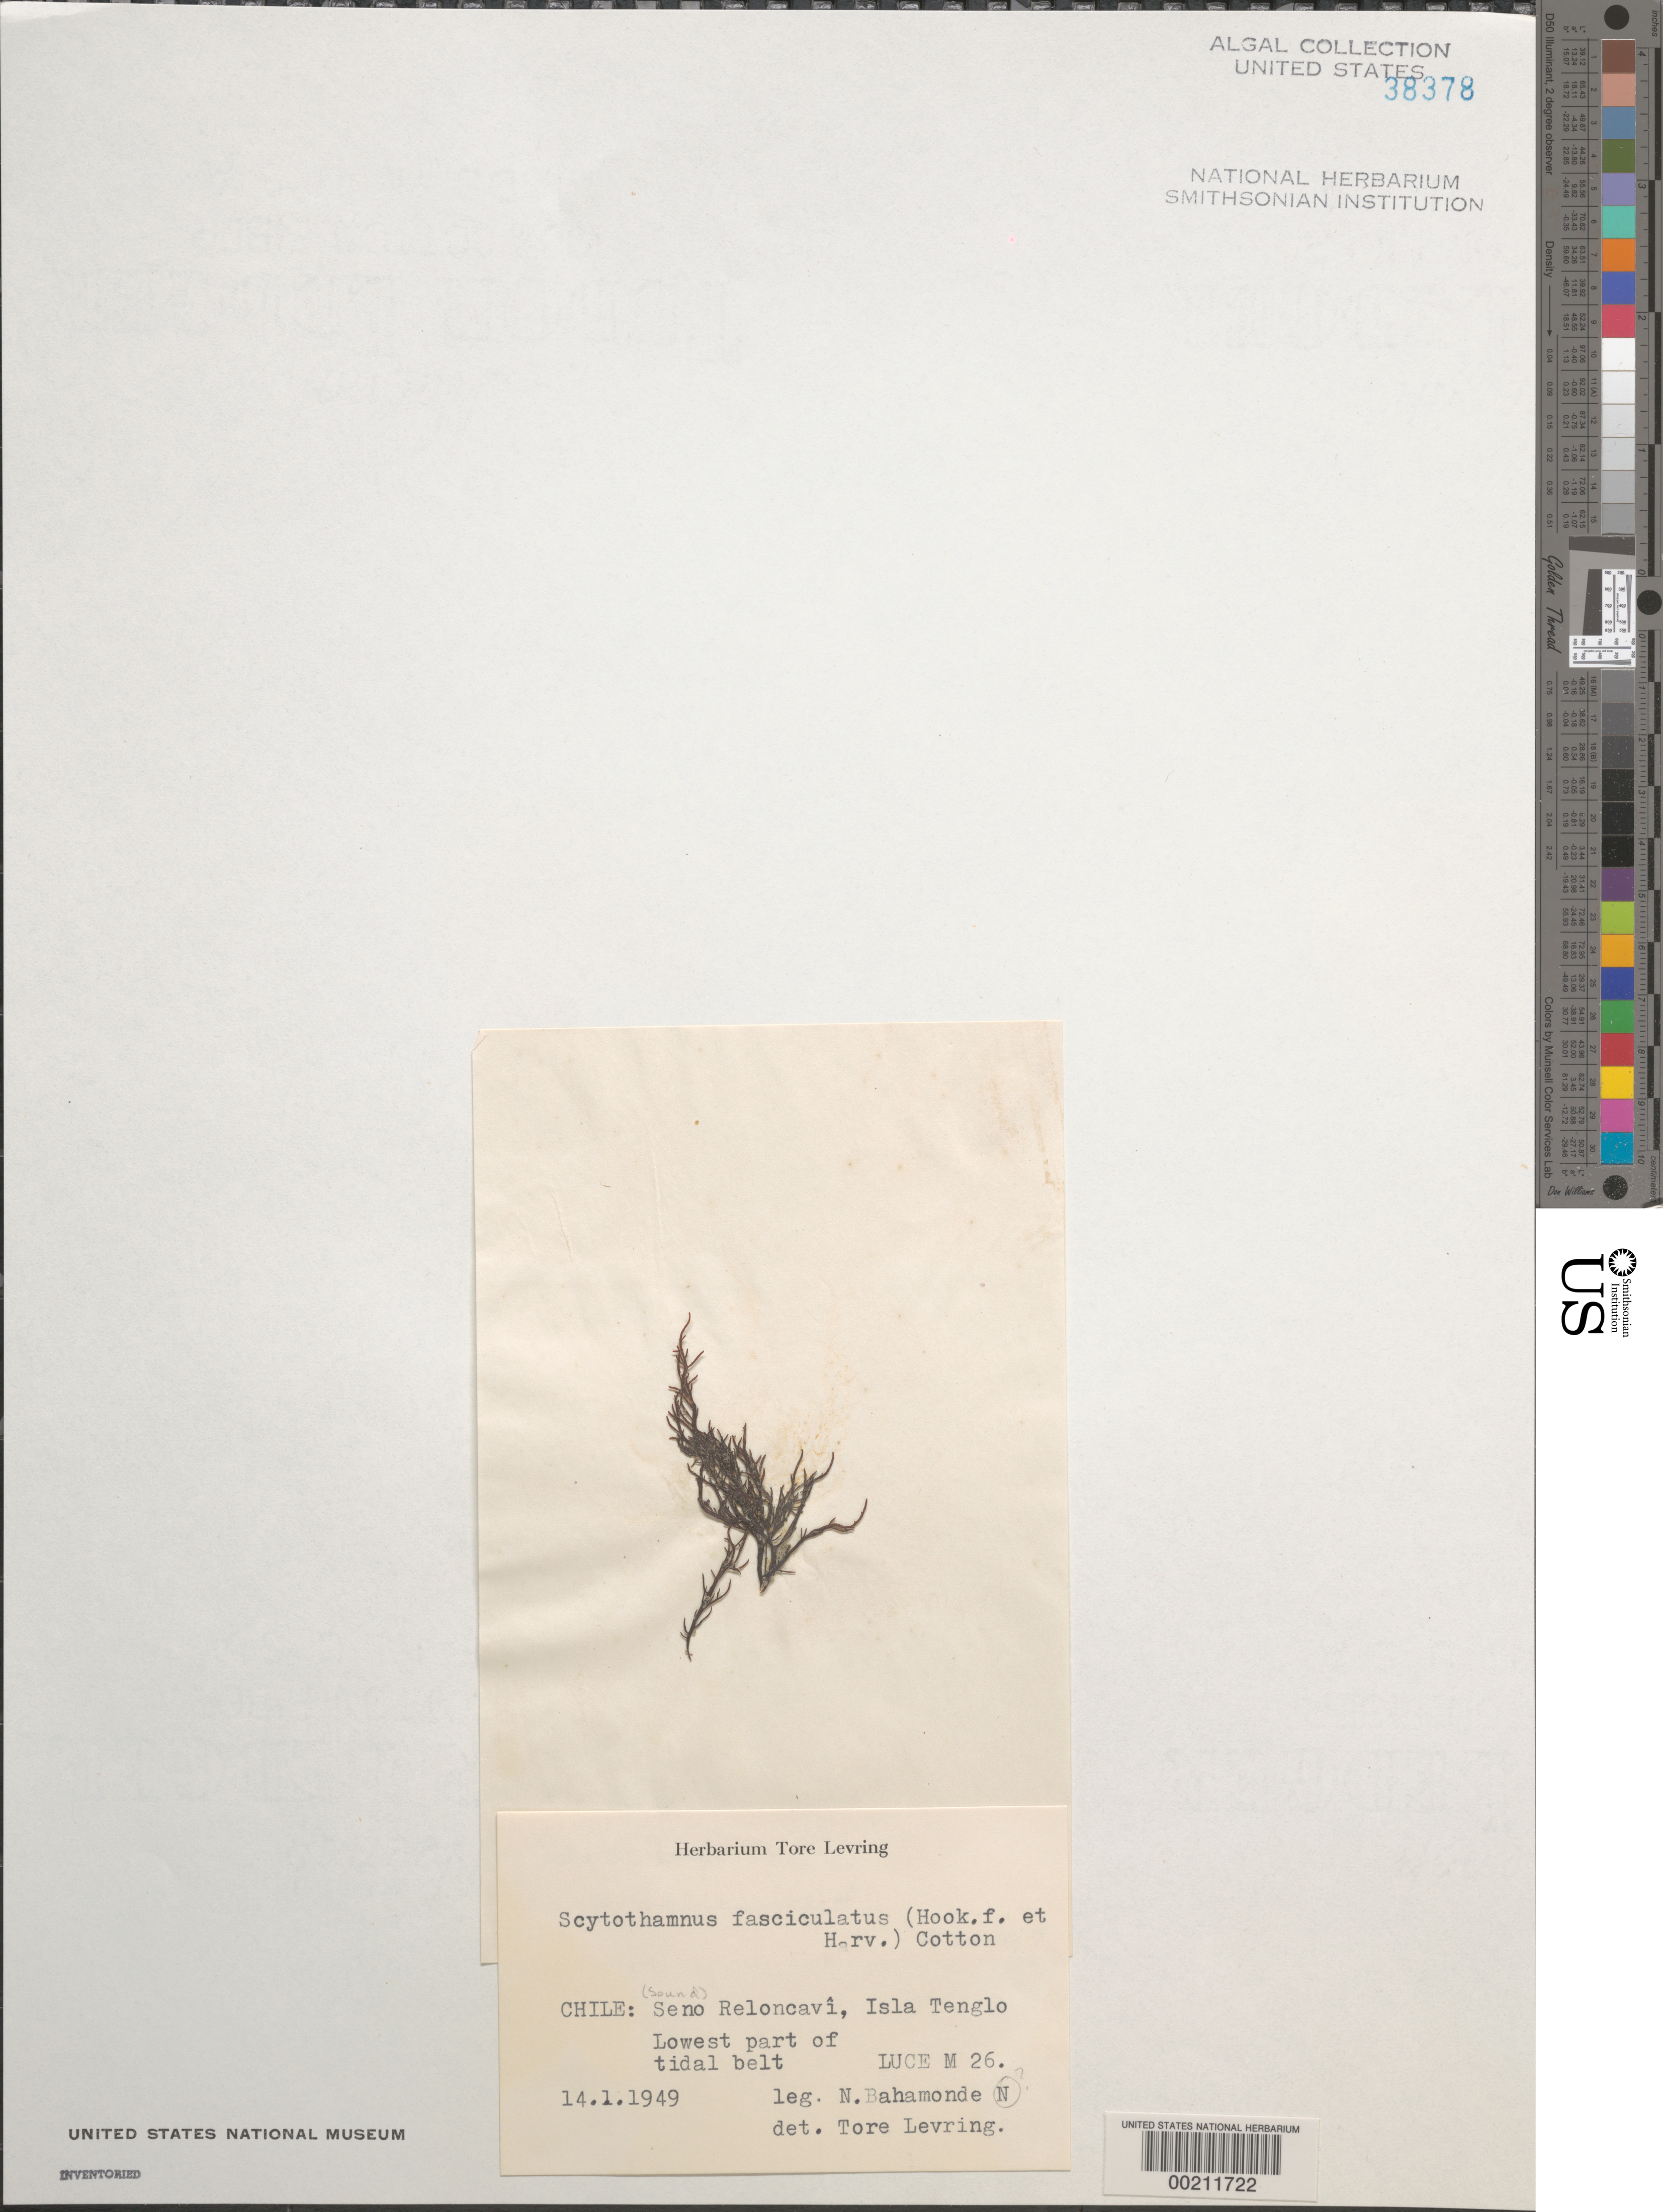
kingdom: Chromista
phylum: Ochrophyta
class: Phaeophyceae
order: Scytothamnales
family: Scytothamnaceae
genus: Scytothamnus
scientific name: Scytothamnus fasciculatus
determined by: Levring, T.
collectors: N. Bahamonde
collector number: Luce M 26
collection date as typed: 14 Jan 1949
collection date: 1949-01-14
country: Chile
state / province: Los Lagos (X)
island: Isla Tenglo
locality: Seno Reloncavi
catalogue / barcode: US 38378